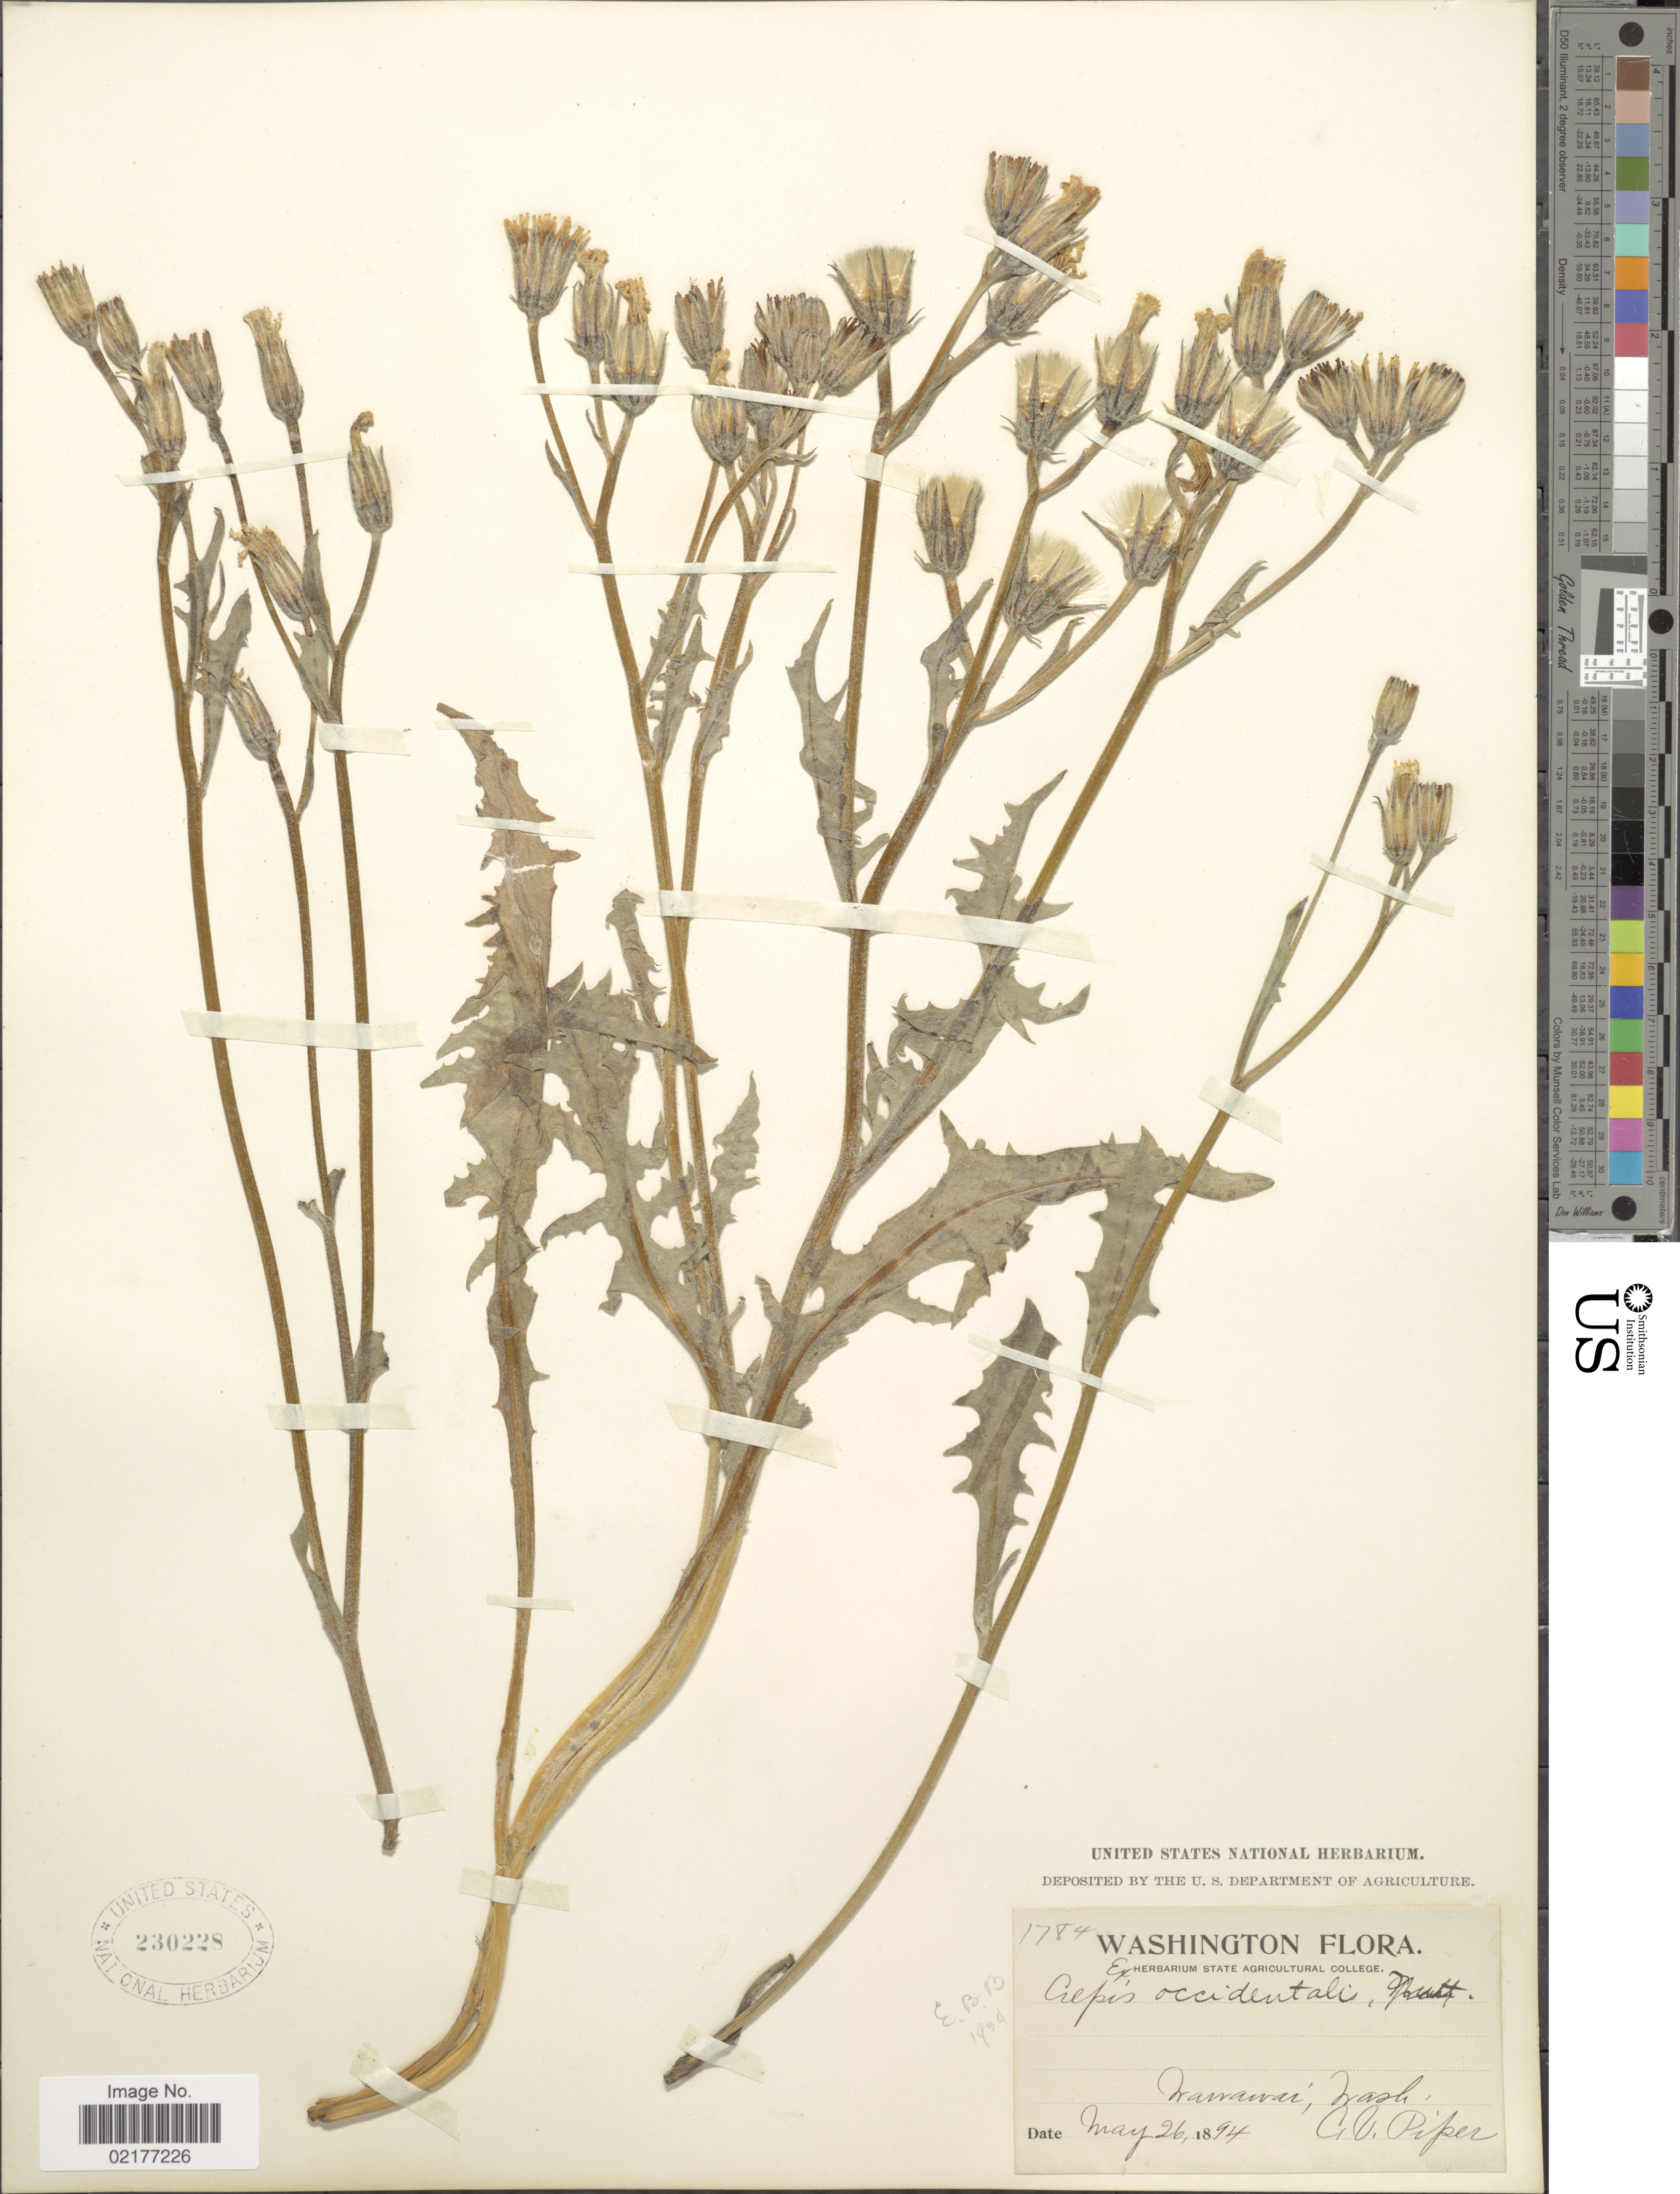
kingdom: Plantae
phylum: Tracheophyta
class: Magnoliopsida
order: Asterales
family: Asteraceae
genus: Crepis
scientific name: Crepis occidentalis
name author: Nutt.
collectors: C. V. Piper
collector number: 1784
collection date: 1894-05-26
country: United States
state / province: Washington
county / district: Whitman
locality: Wawawai, Wash.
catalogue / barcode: US 230228